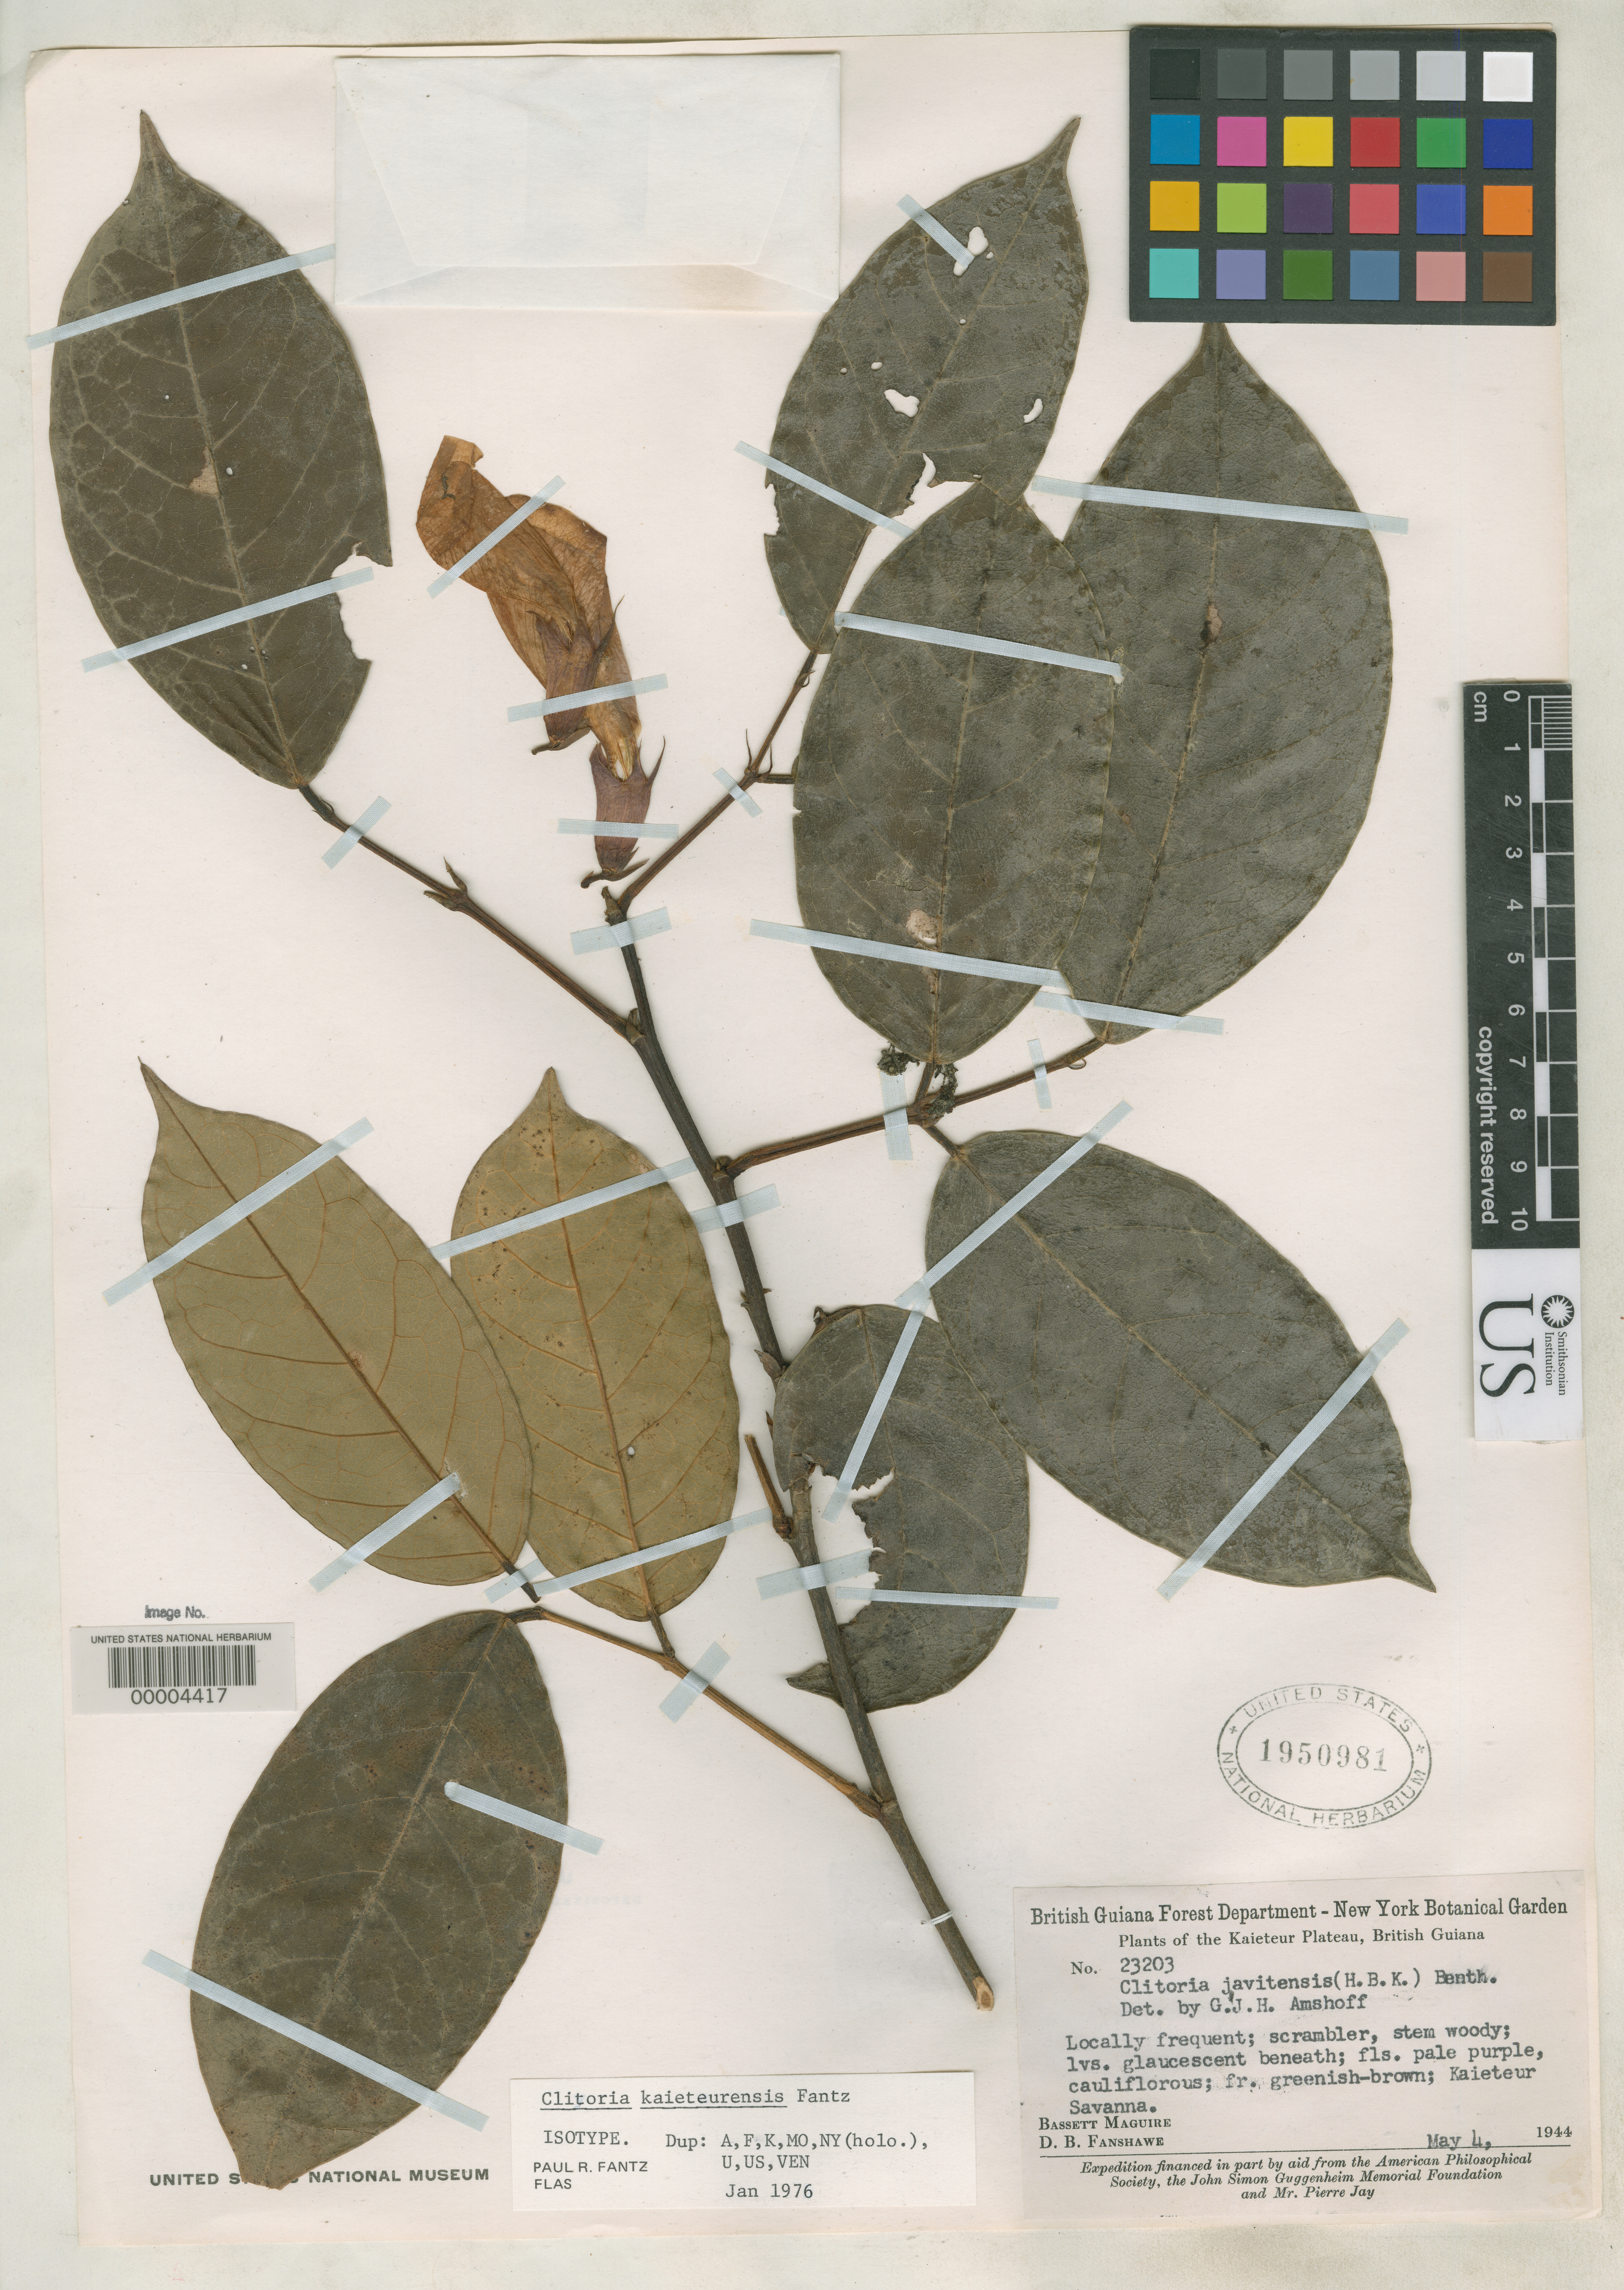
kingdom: Plantae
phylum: Tracheophyta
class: Magnoliopsida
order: Fabales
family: Fabaceae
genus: Clitoria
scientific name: Clitoria kaieteurensis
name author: Fantz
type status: Isotype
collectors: B. Maguire & D. B. Fanshawe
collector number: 23203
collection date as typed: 04 May 1944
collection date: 1944-05-04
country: Guyana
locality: Kaieteur savanna, Essequibo.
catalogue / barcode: US 1950981